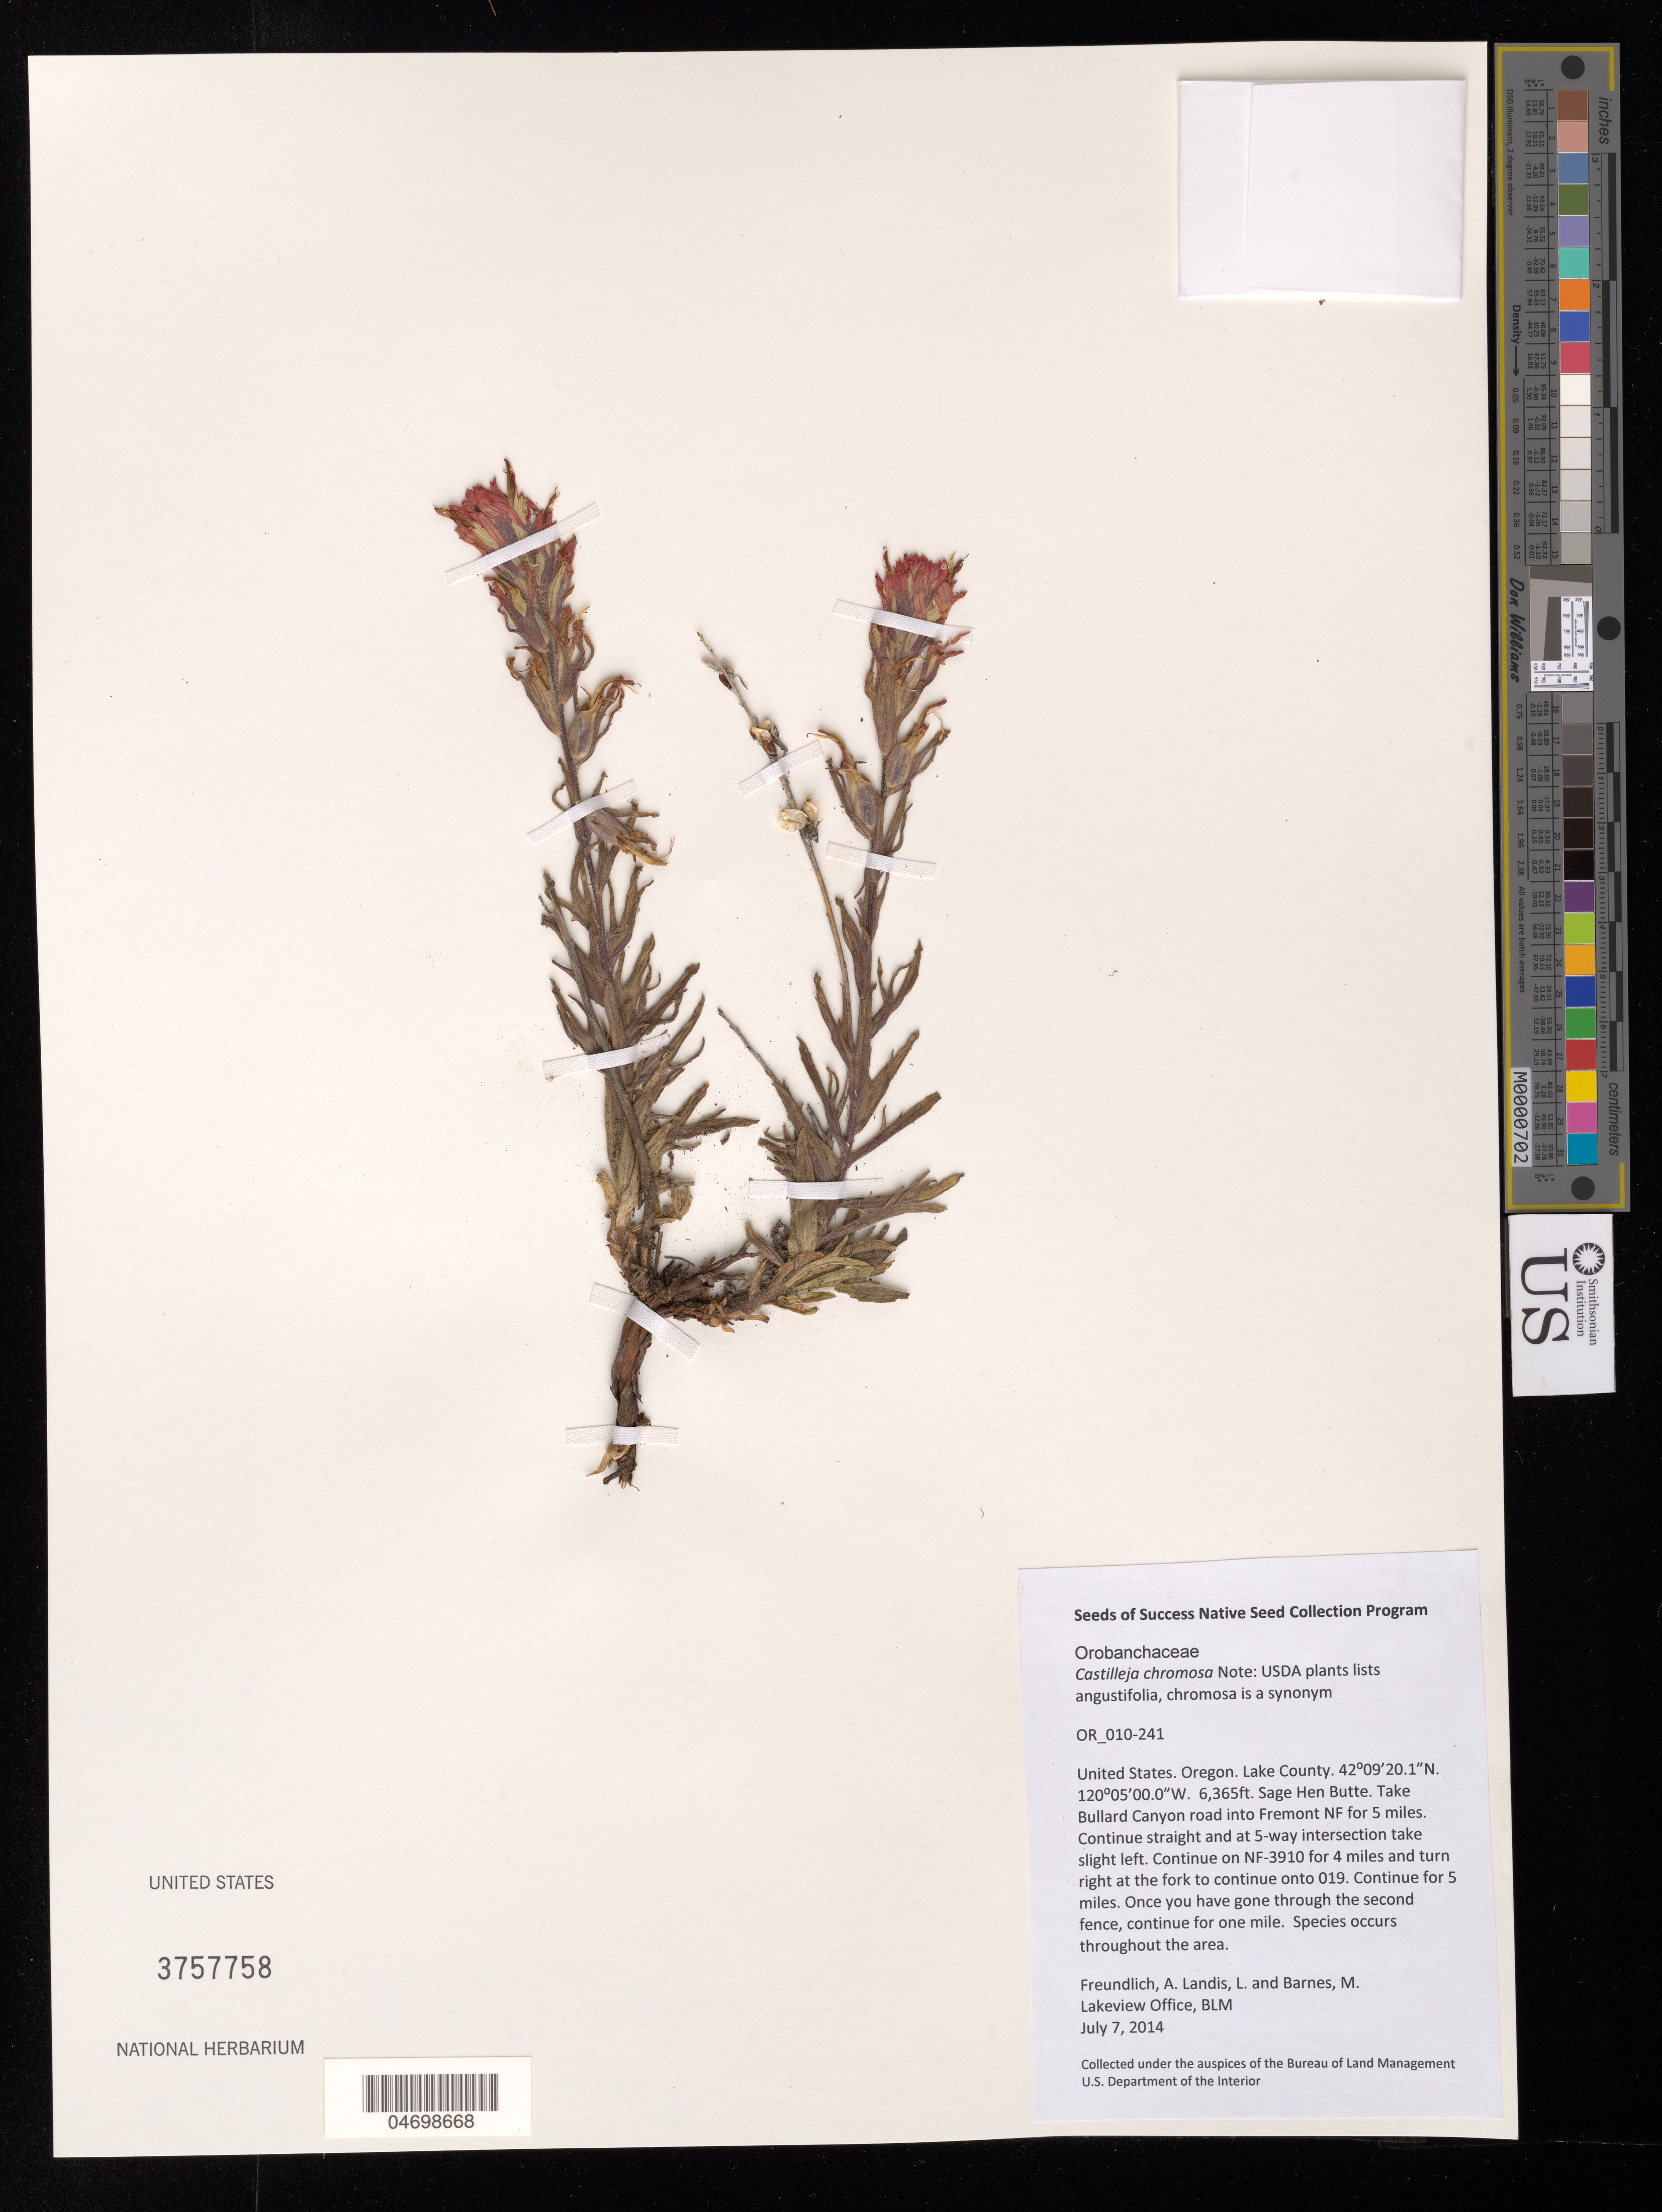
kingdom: Plantae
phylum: Tracheophyta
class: Magnoliopsida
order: Lamiales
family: Orobanchaceae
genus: Castilleja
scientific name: Castilleja chromosa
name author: A. Nelson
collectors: A. Freundlich, L. Landis & M. Barnes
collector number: OR-010-241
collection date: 2014-07-07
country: United States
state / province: Oregon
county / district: Lake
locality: Sage Hen Butte.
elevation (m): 1940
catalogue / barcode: US 3757758